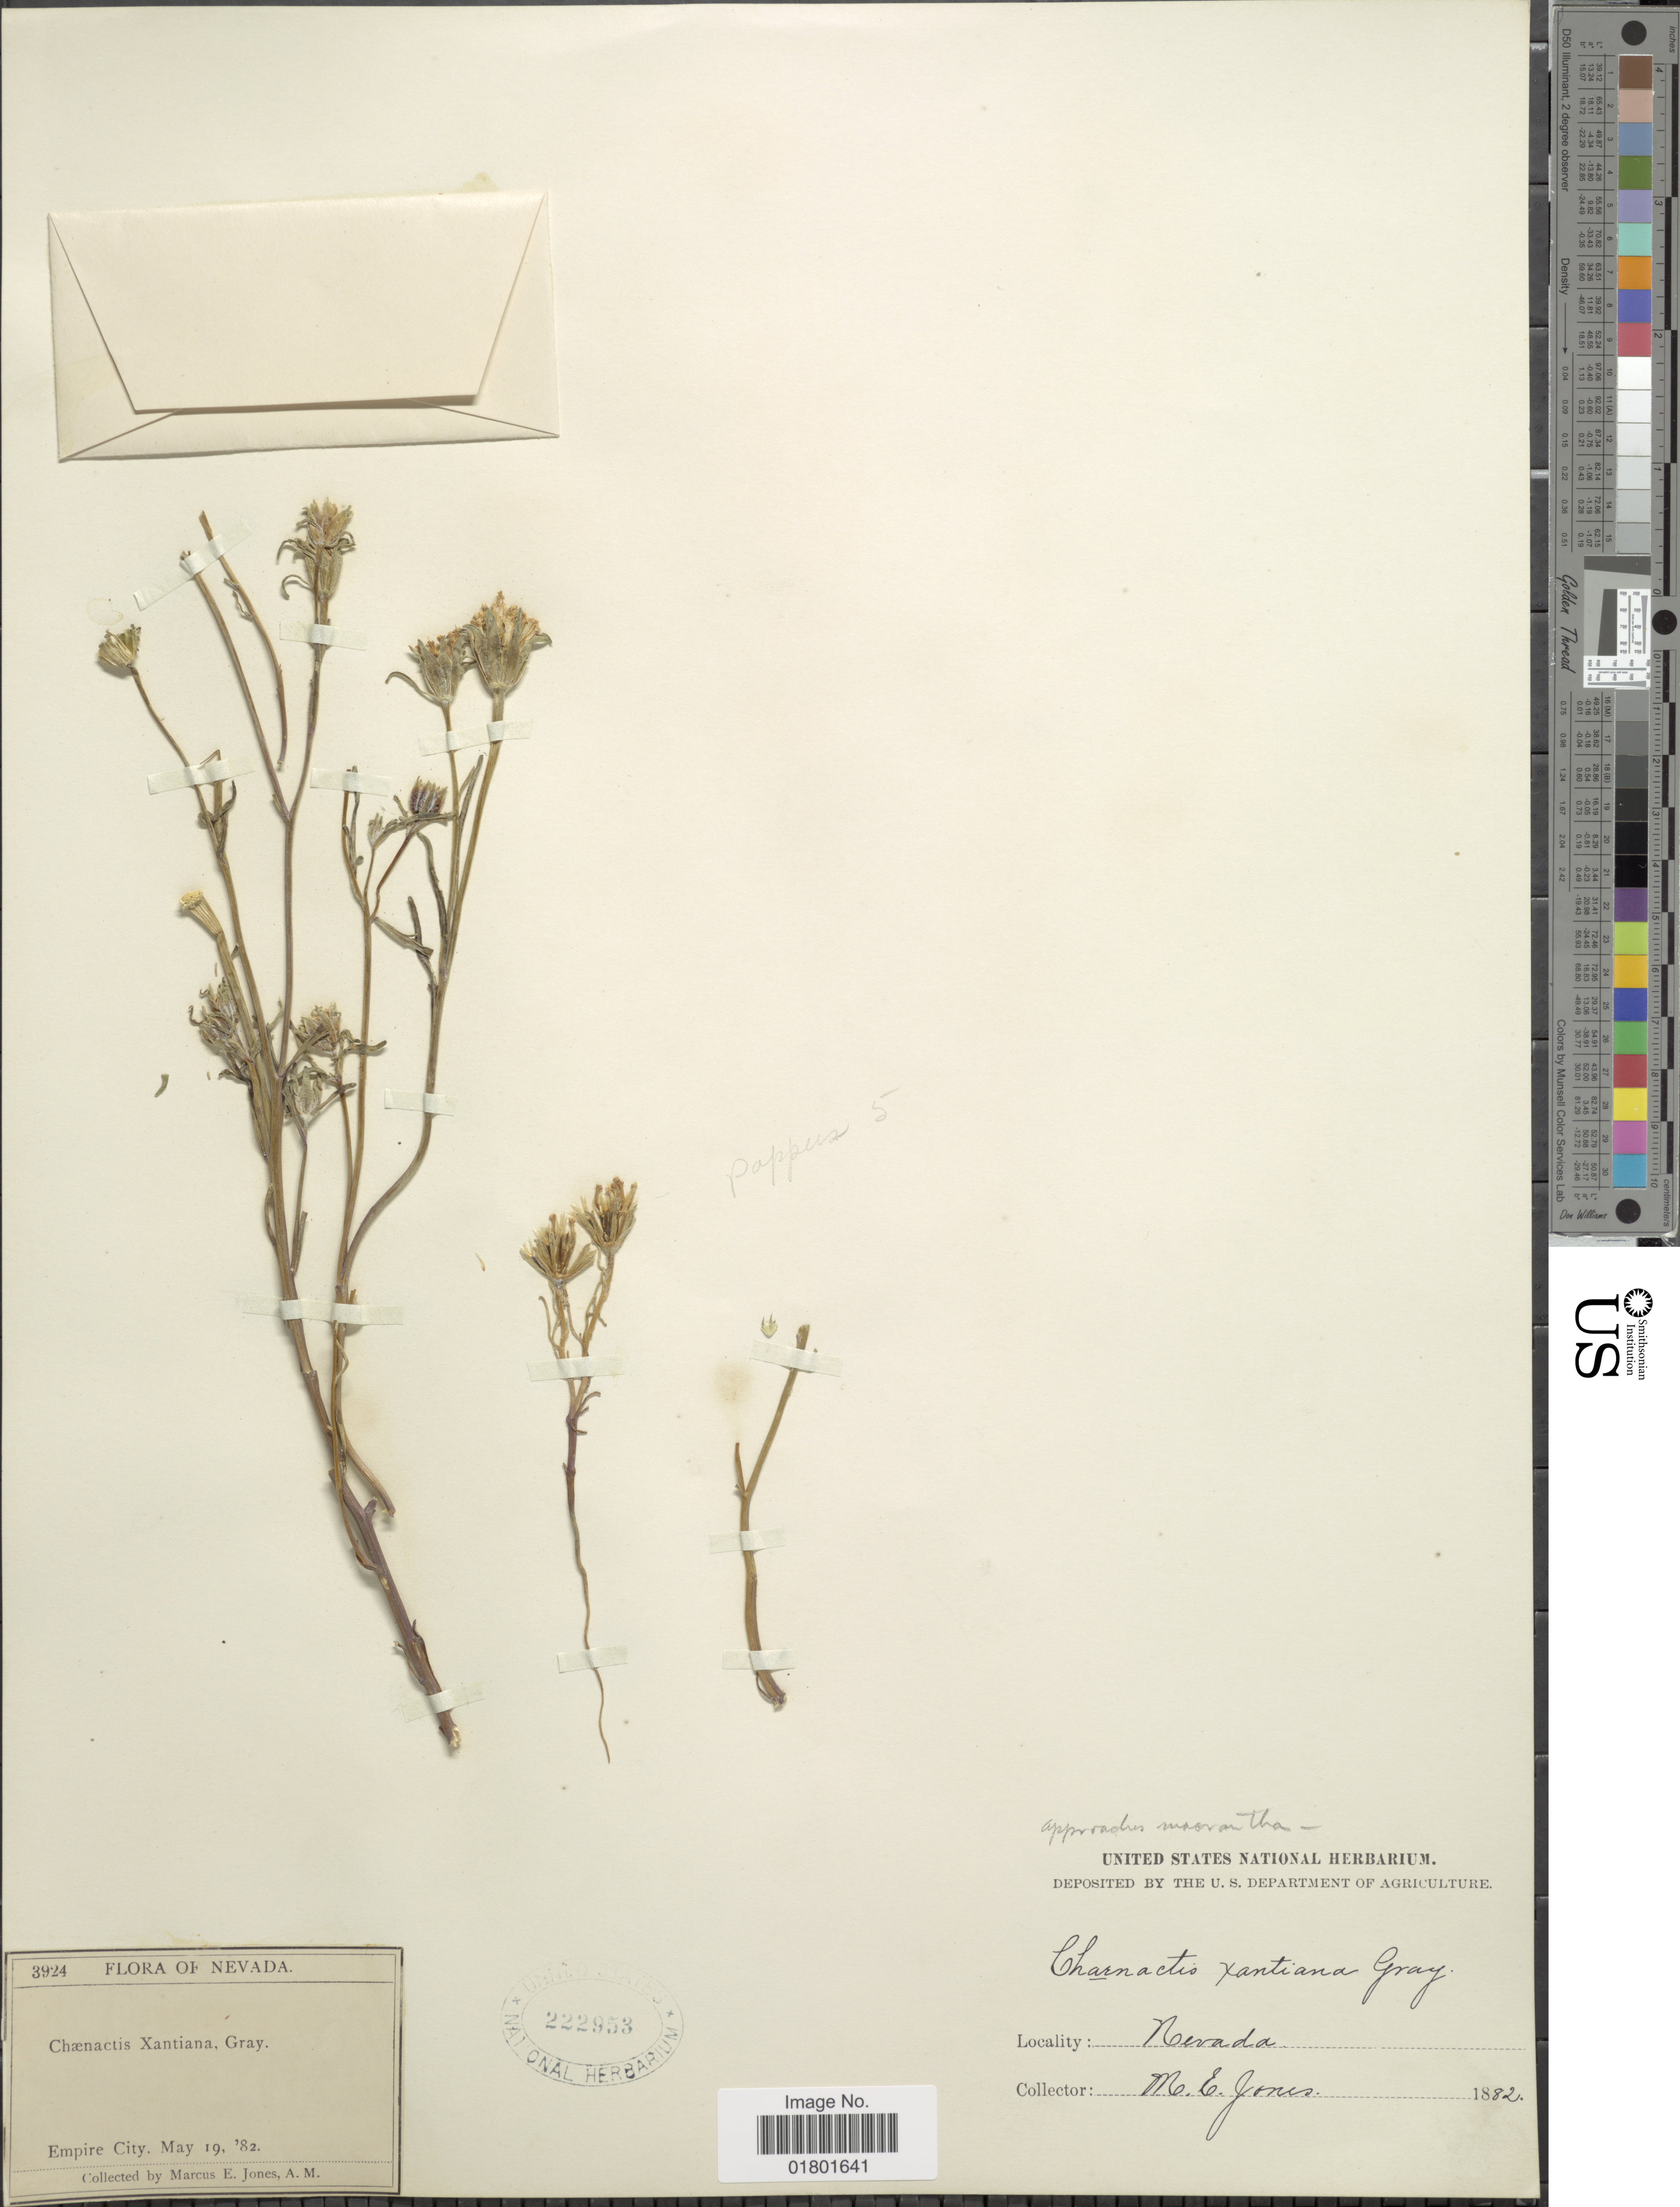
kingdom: Plantae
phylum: Tracheophyta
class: Magnoliopsida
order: Asterales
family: Asteraceae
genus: Chaenactis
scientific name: Chaenactis xantiana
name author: A. Gray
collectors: M. E. Jones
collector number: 3924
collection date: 1882-05-19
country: United States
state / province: Nevada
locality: Empire City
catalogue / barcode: US 222953